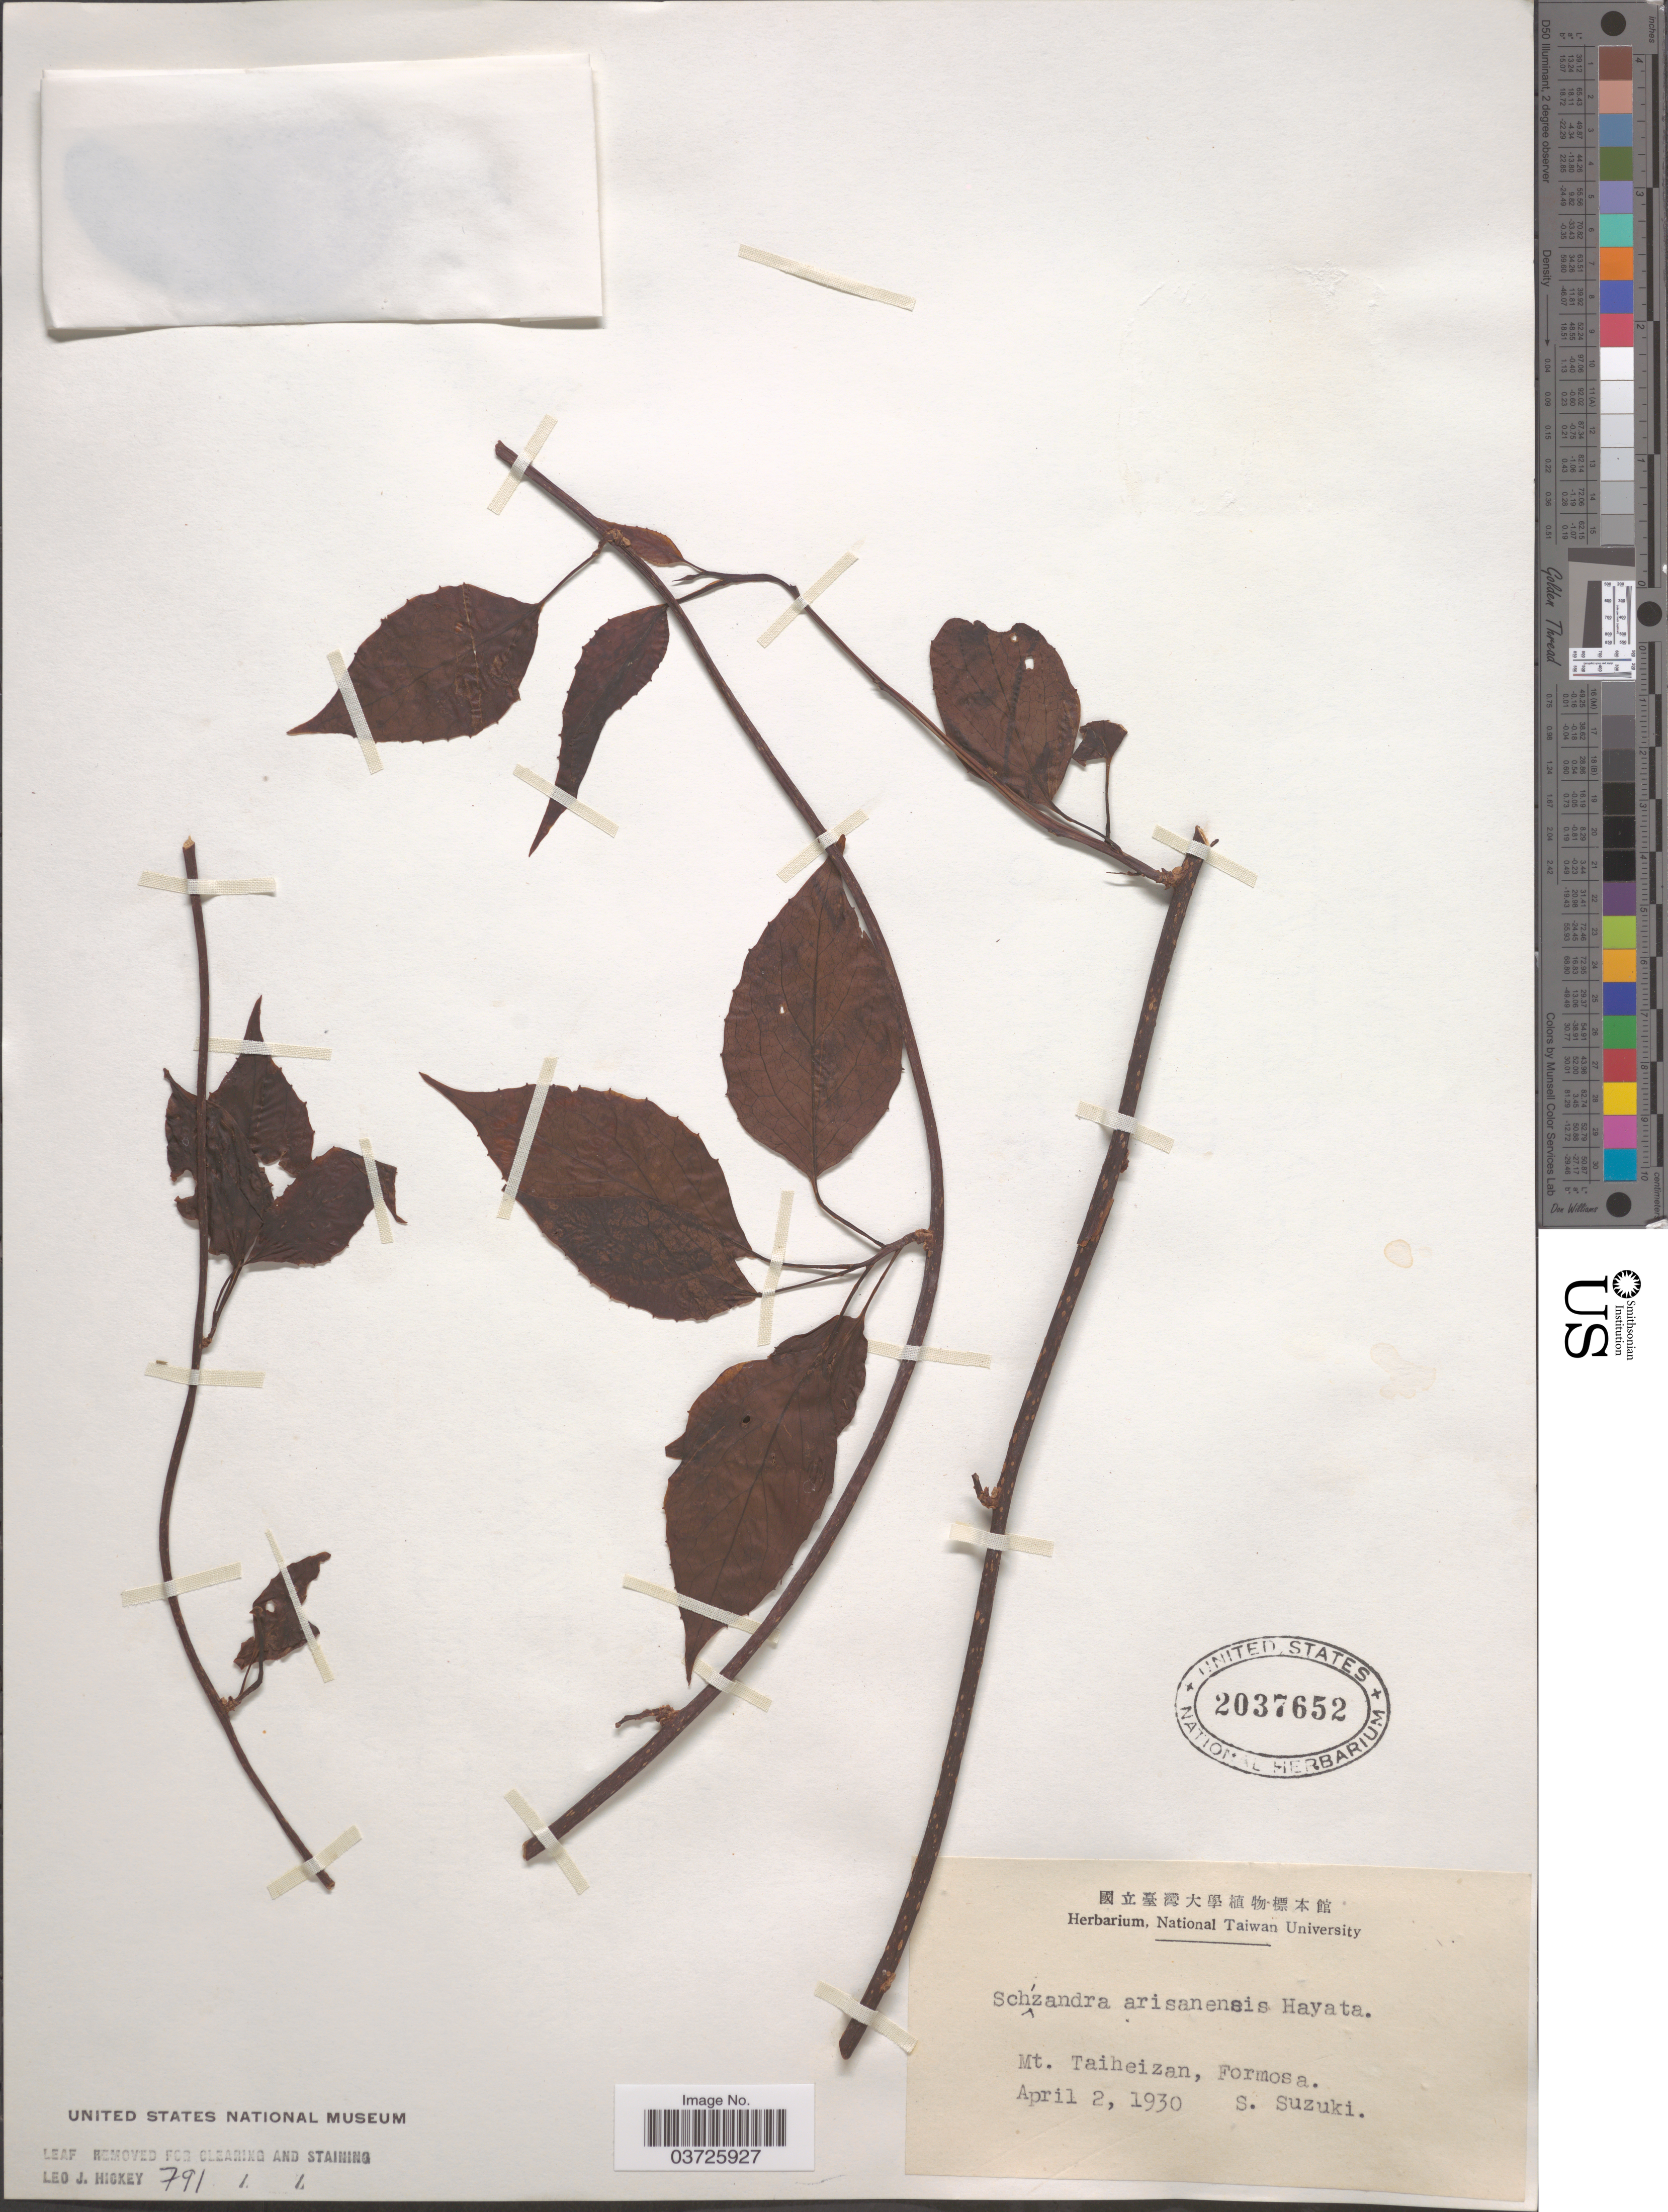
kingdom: Plantae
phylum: Tracheophyta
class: Magnoliopsida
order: Austrobaileyales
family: Schisandraceae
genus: Schisandra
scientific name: Schisandra arisanensis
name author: Hayata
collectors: S. Suzuki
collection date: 1930-04-02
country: Taiwan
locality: Mt. Taiheizan, Formosa.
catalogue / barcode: US 2037652